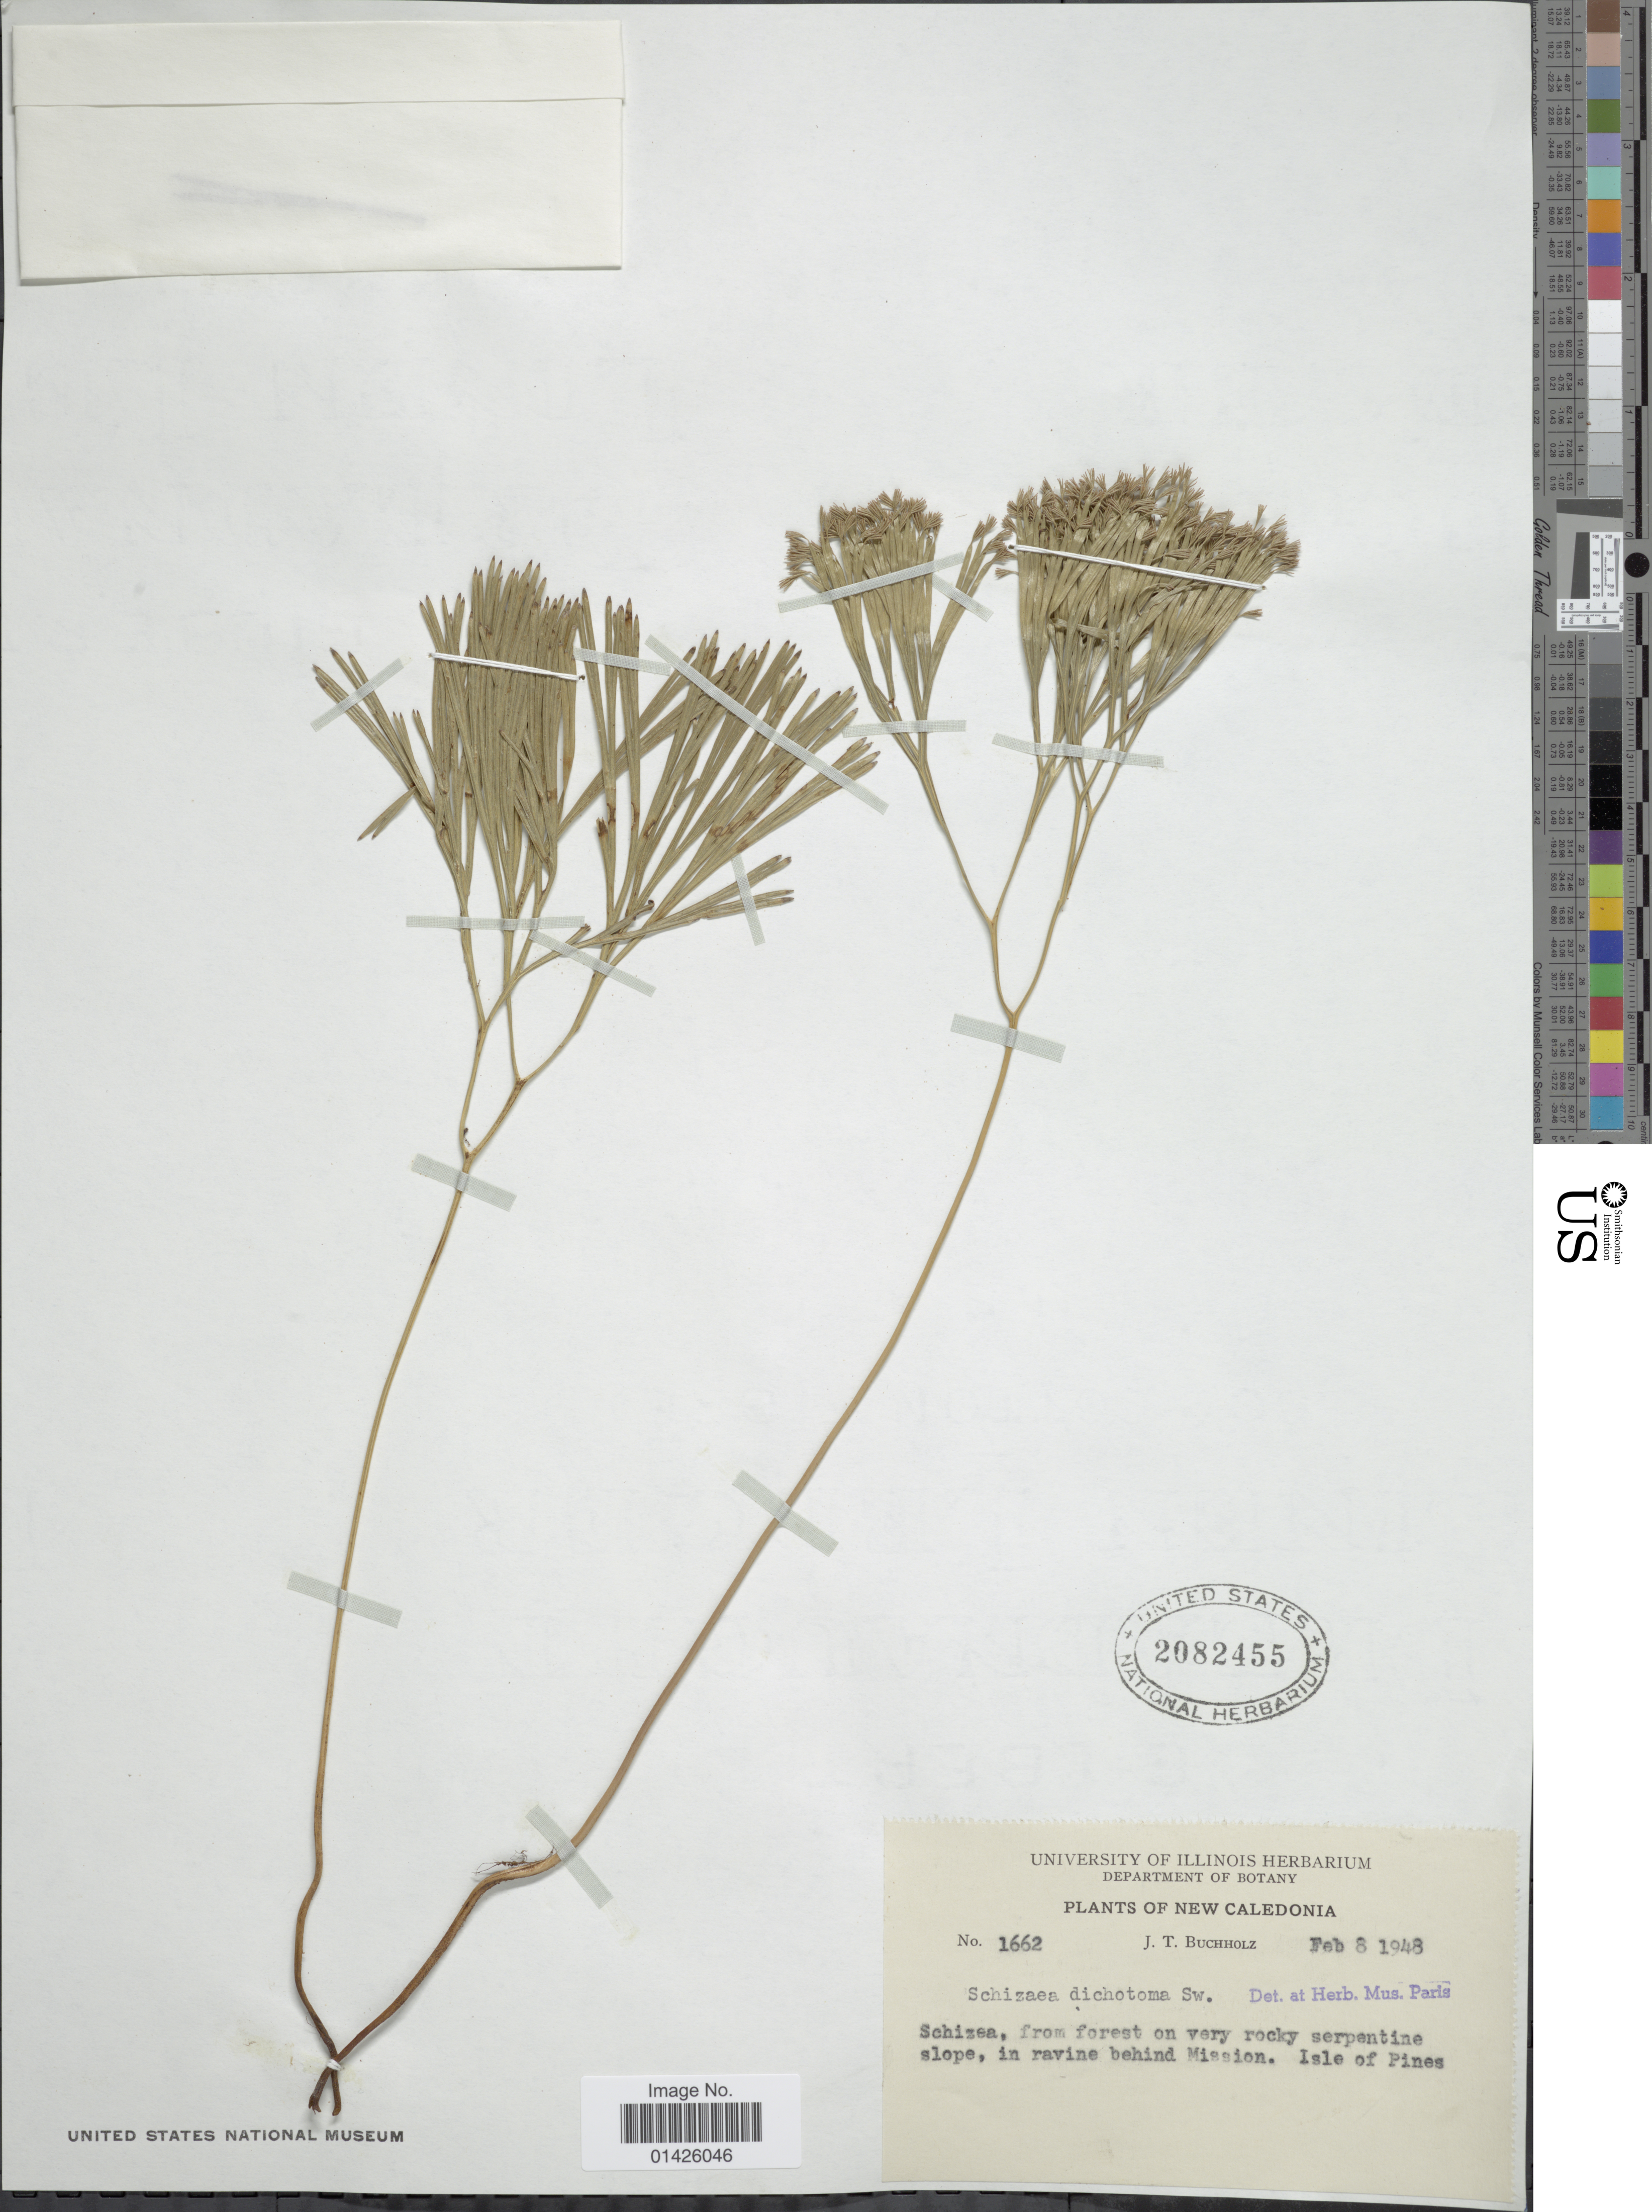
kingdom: Plantae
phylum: Tracheophyta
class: Polypodiopsida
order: Schizaeales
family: Schizaeaceae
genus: Schizaea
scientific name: Schizaea dichotoma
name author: (L.) J. Sm.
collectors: J. T. Buchholz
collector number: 1662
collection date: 1948-02-08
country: New Caledonia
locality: Schizea, in ravine behind mission, Isle of Pines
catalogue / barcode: US 2082455